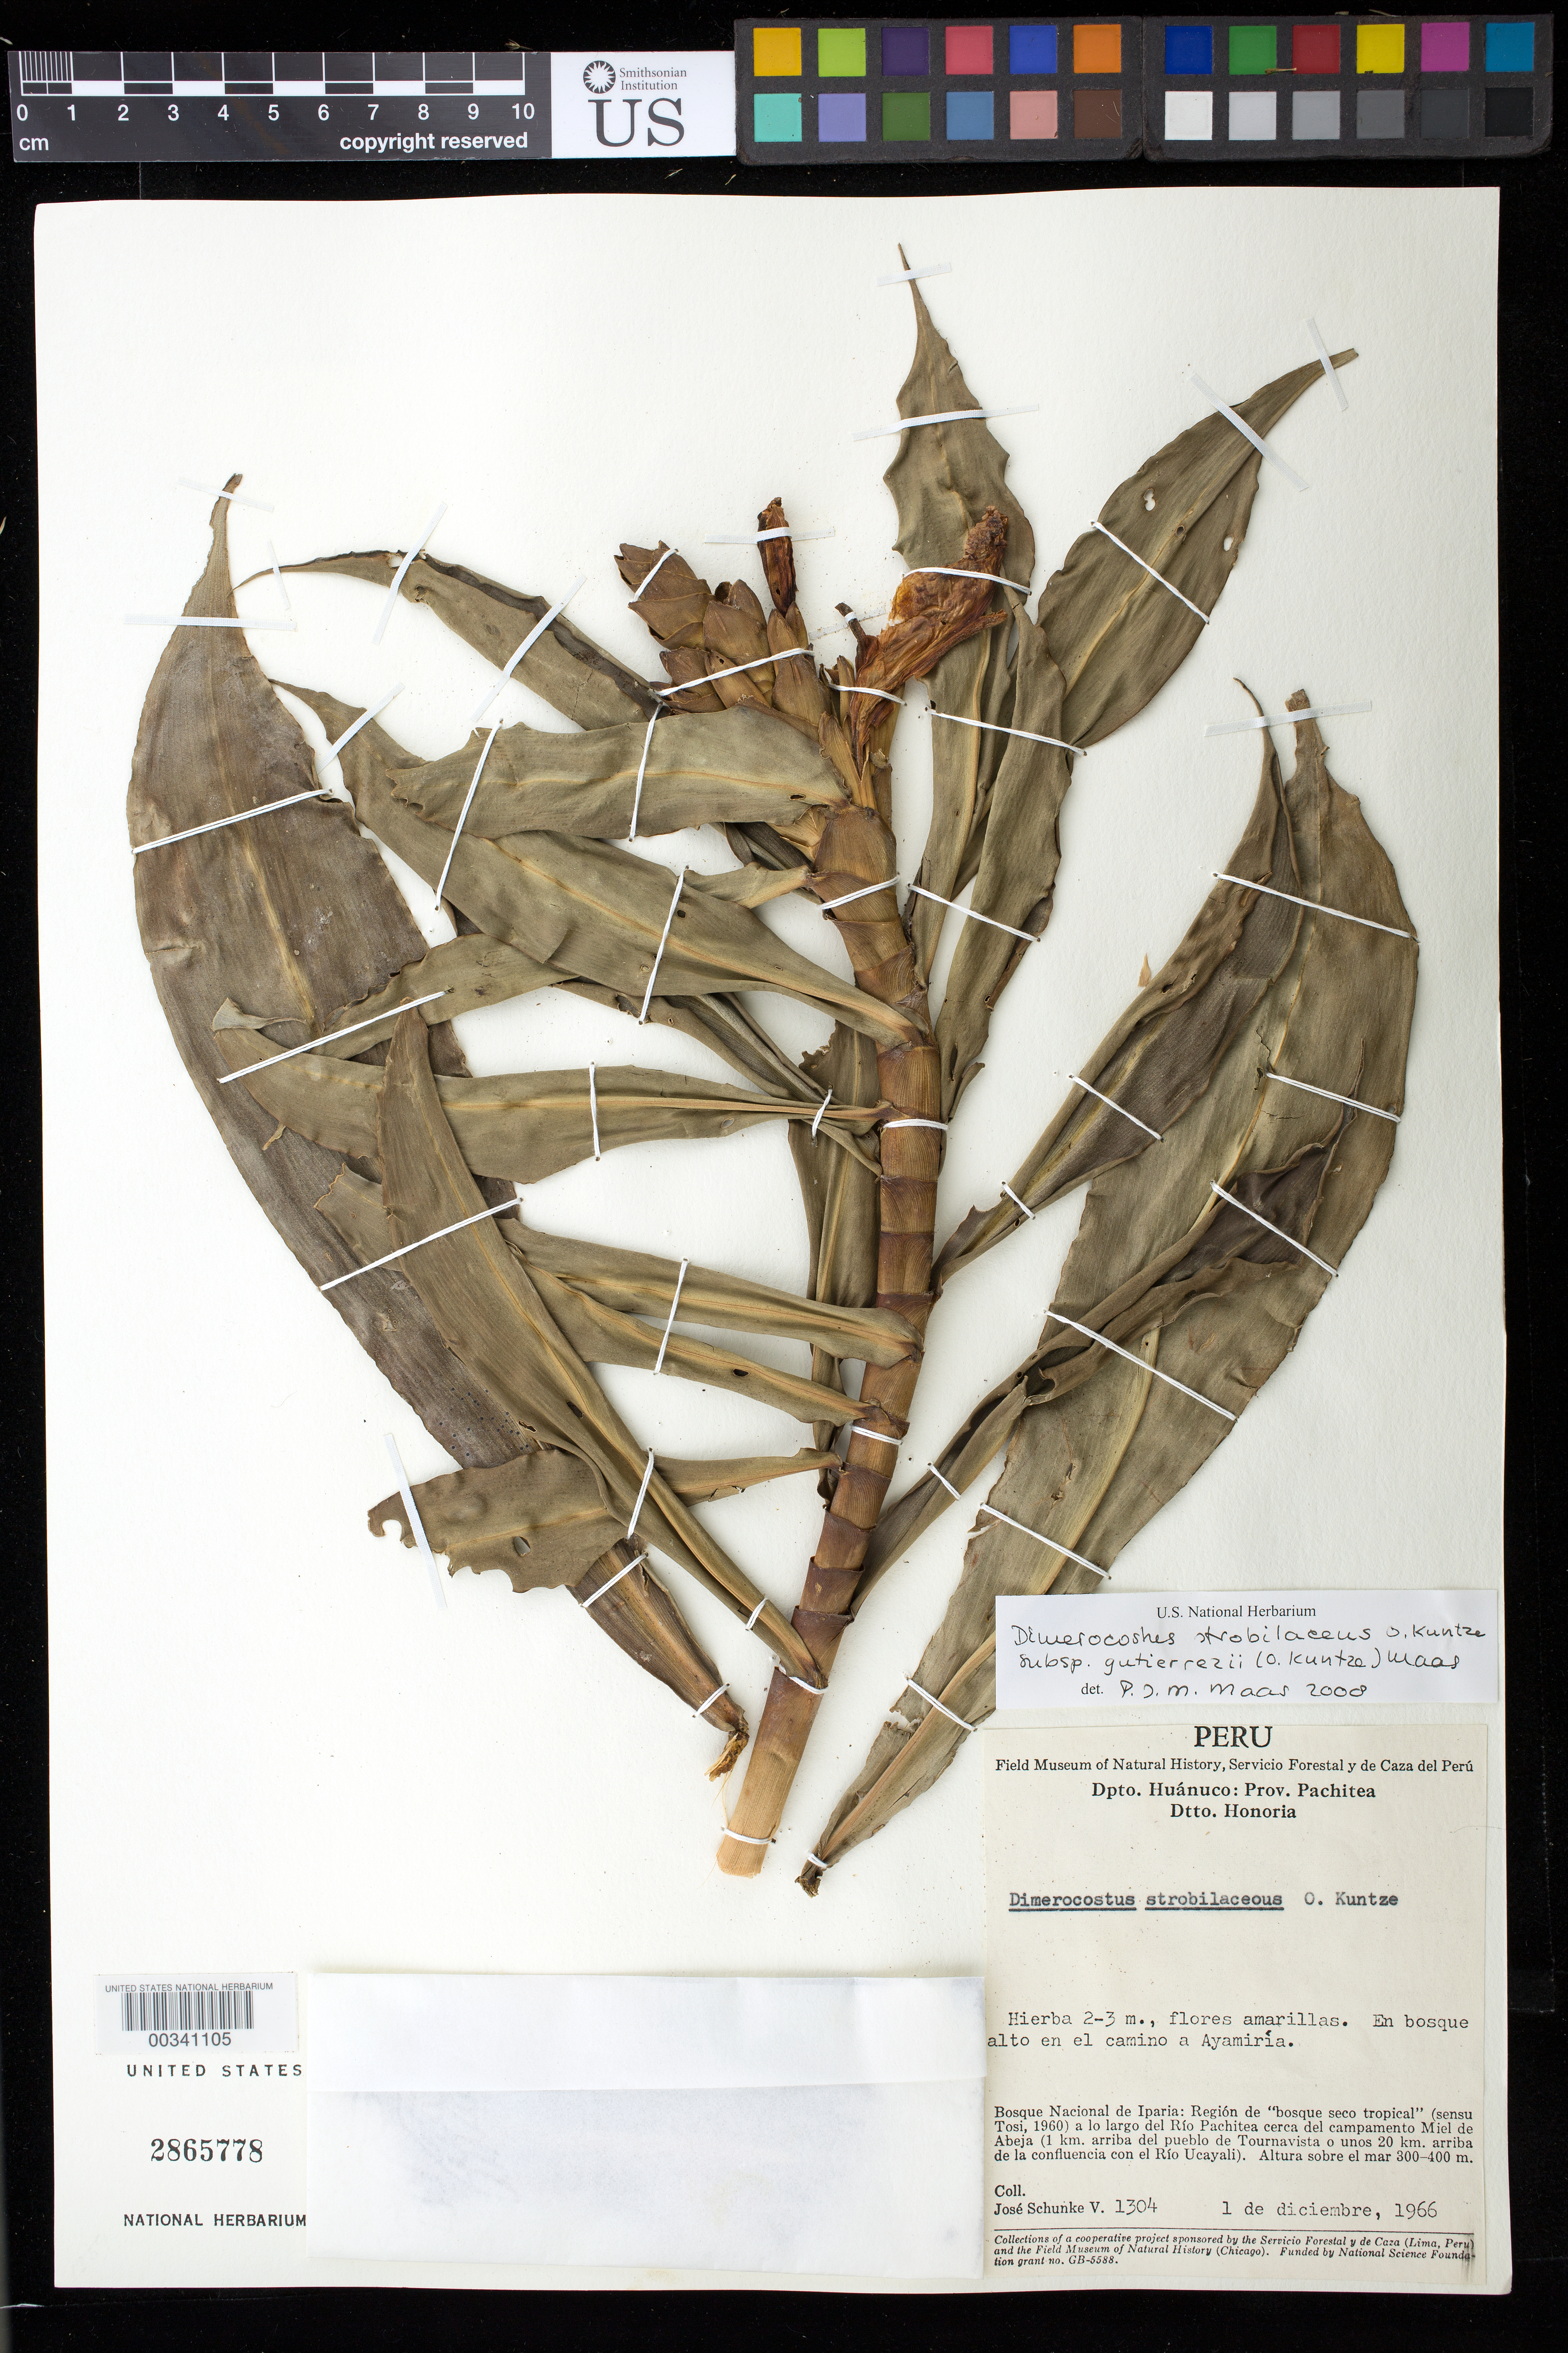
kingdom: Plantae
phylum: Tracheophyta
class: Liliopsida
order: Zingiberales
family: Costaceae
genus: Dimerocostus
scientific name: Dimerocostus strobilaceus subsp. gutierrezii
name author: (Kuntze) Maas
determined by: Maas van de Kamer, H.; Maas, P. J.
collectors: J. Schunke Vigo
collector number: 1304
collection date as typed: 01 Dec 1966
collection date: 1966-12-01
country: Peru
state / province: Huánuco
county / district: Pachitea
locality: Dtto. Honoria, en bosque alto en el camino a Ayamiria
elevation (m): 300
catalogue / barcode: US 2865778